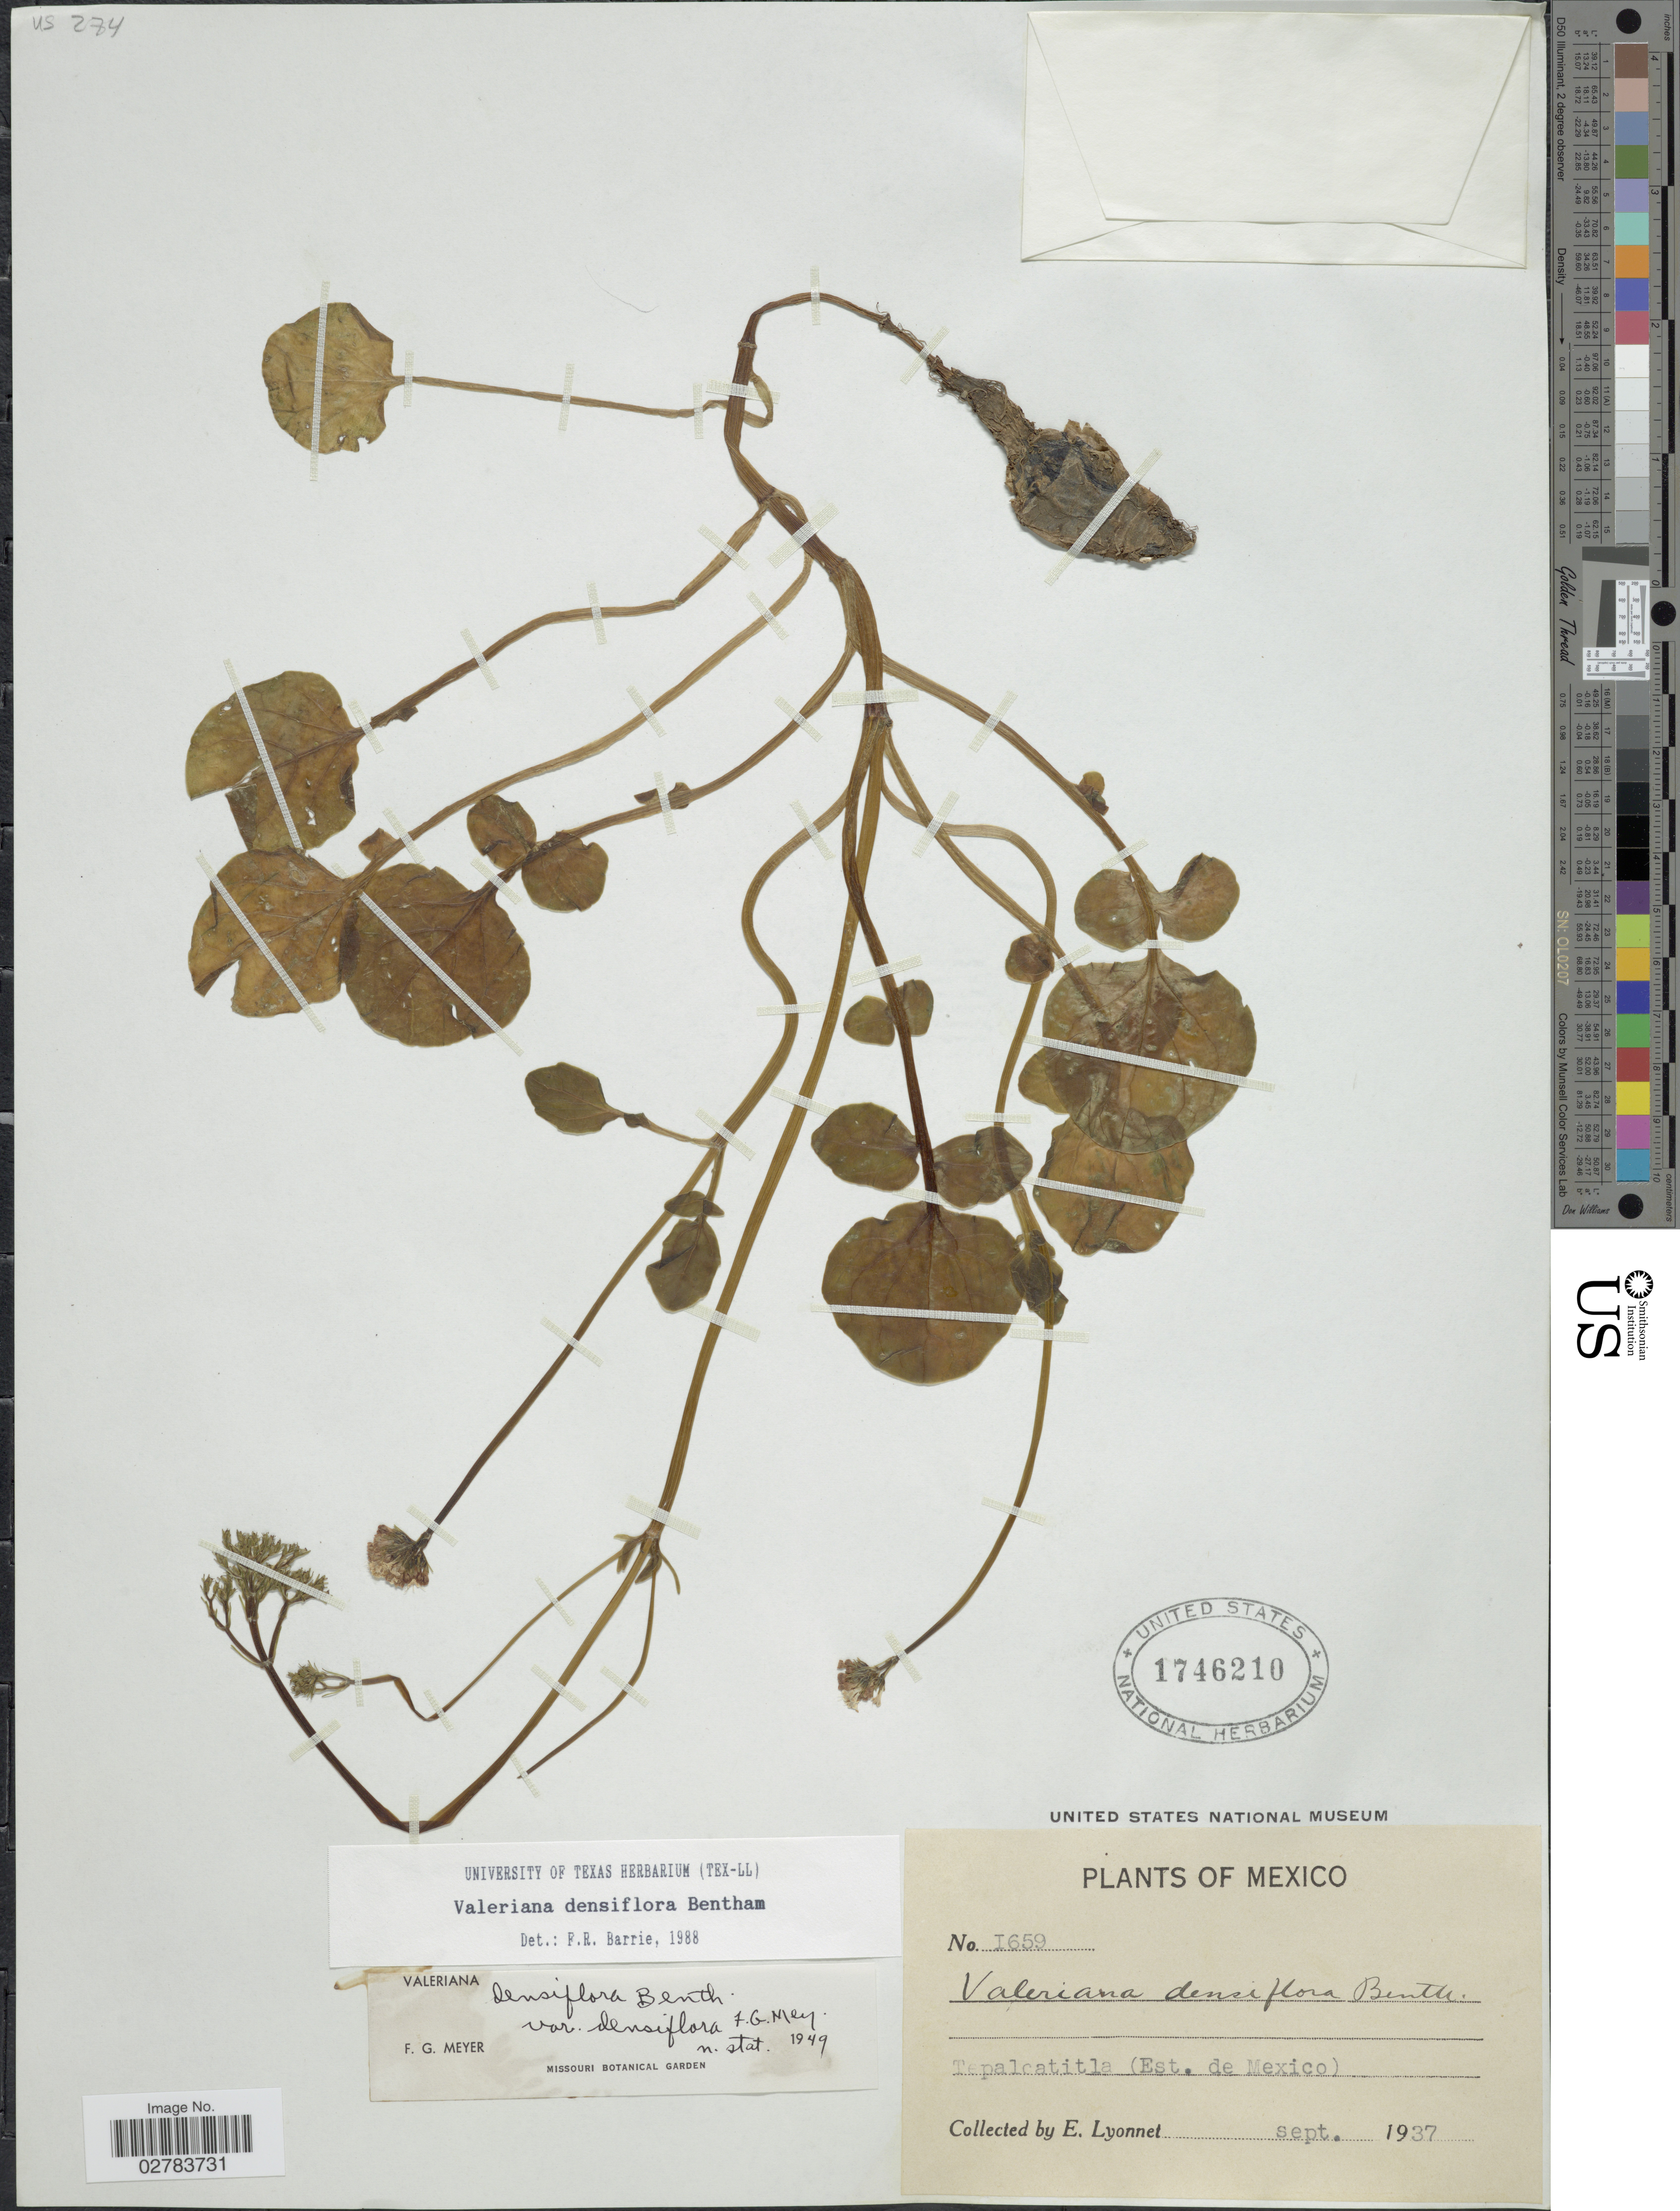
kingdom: Plantae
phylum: Tracheophyta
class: Magnoliopsida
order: Dipsacales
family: Caprifoliaceae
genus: Valeriana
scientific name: Valeriana densiflora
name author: Benth.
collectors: E. Lyonnet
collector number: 1659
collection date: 1937-09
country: Mexico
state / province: México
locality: Tepalcatitla.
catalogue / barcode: US 1746210